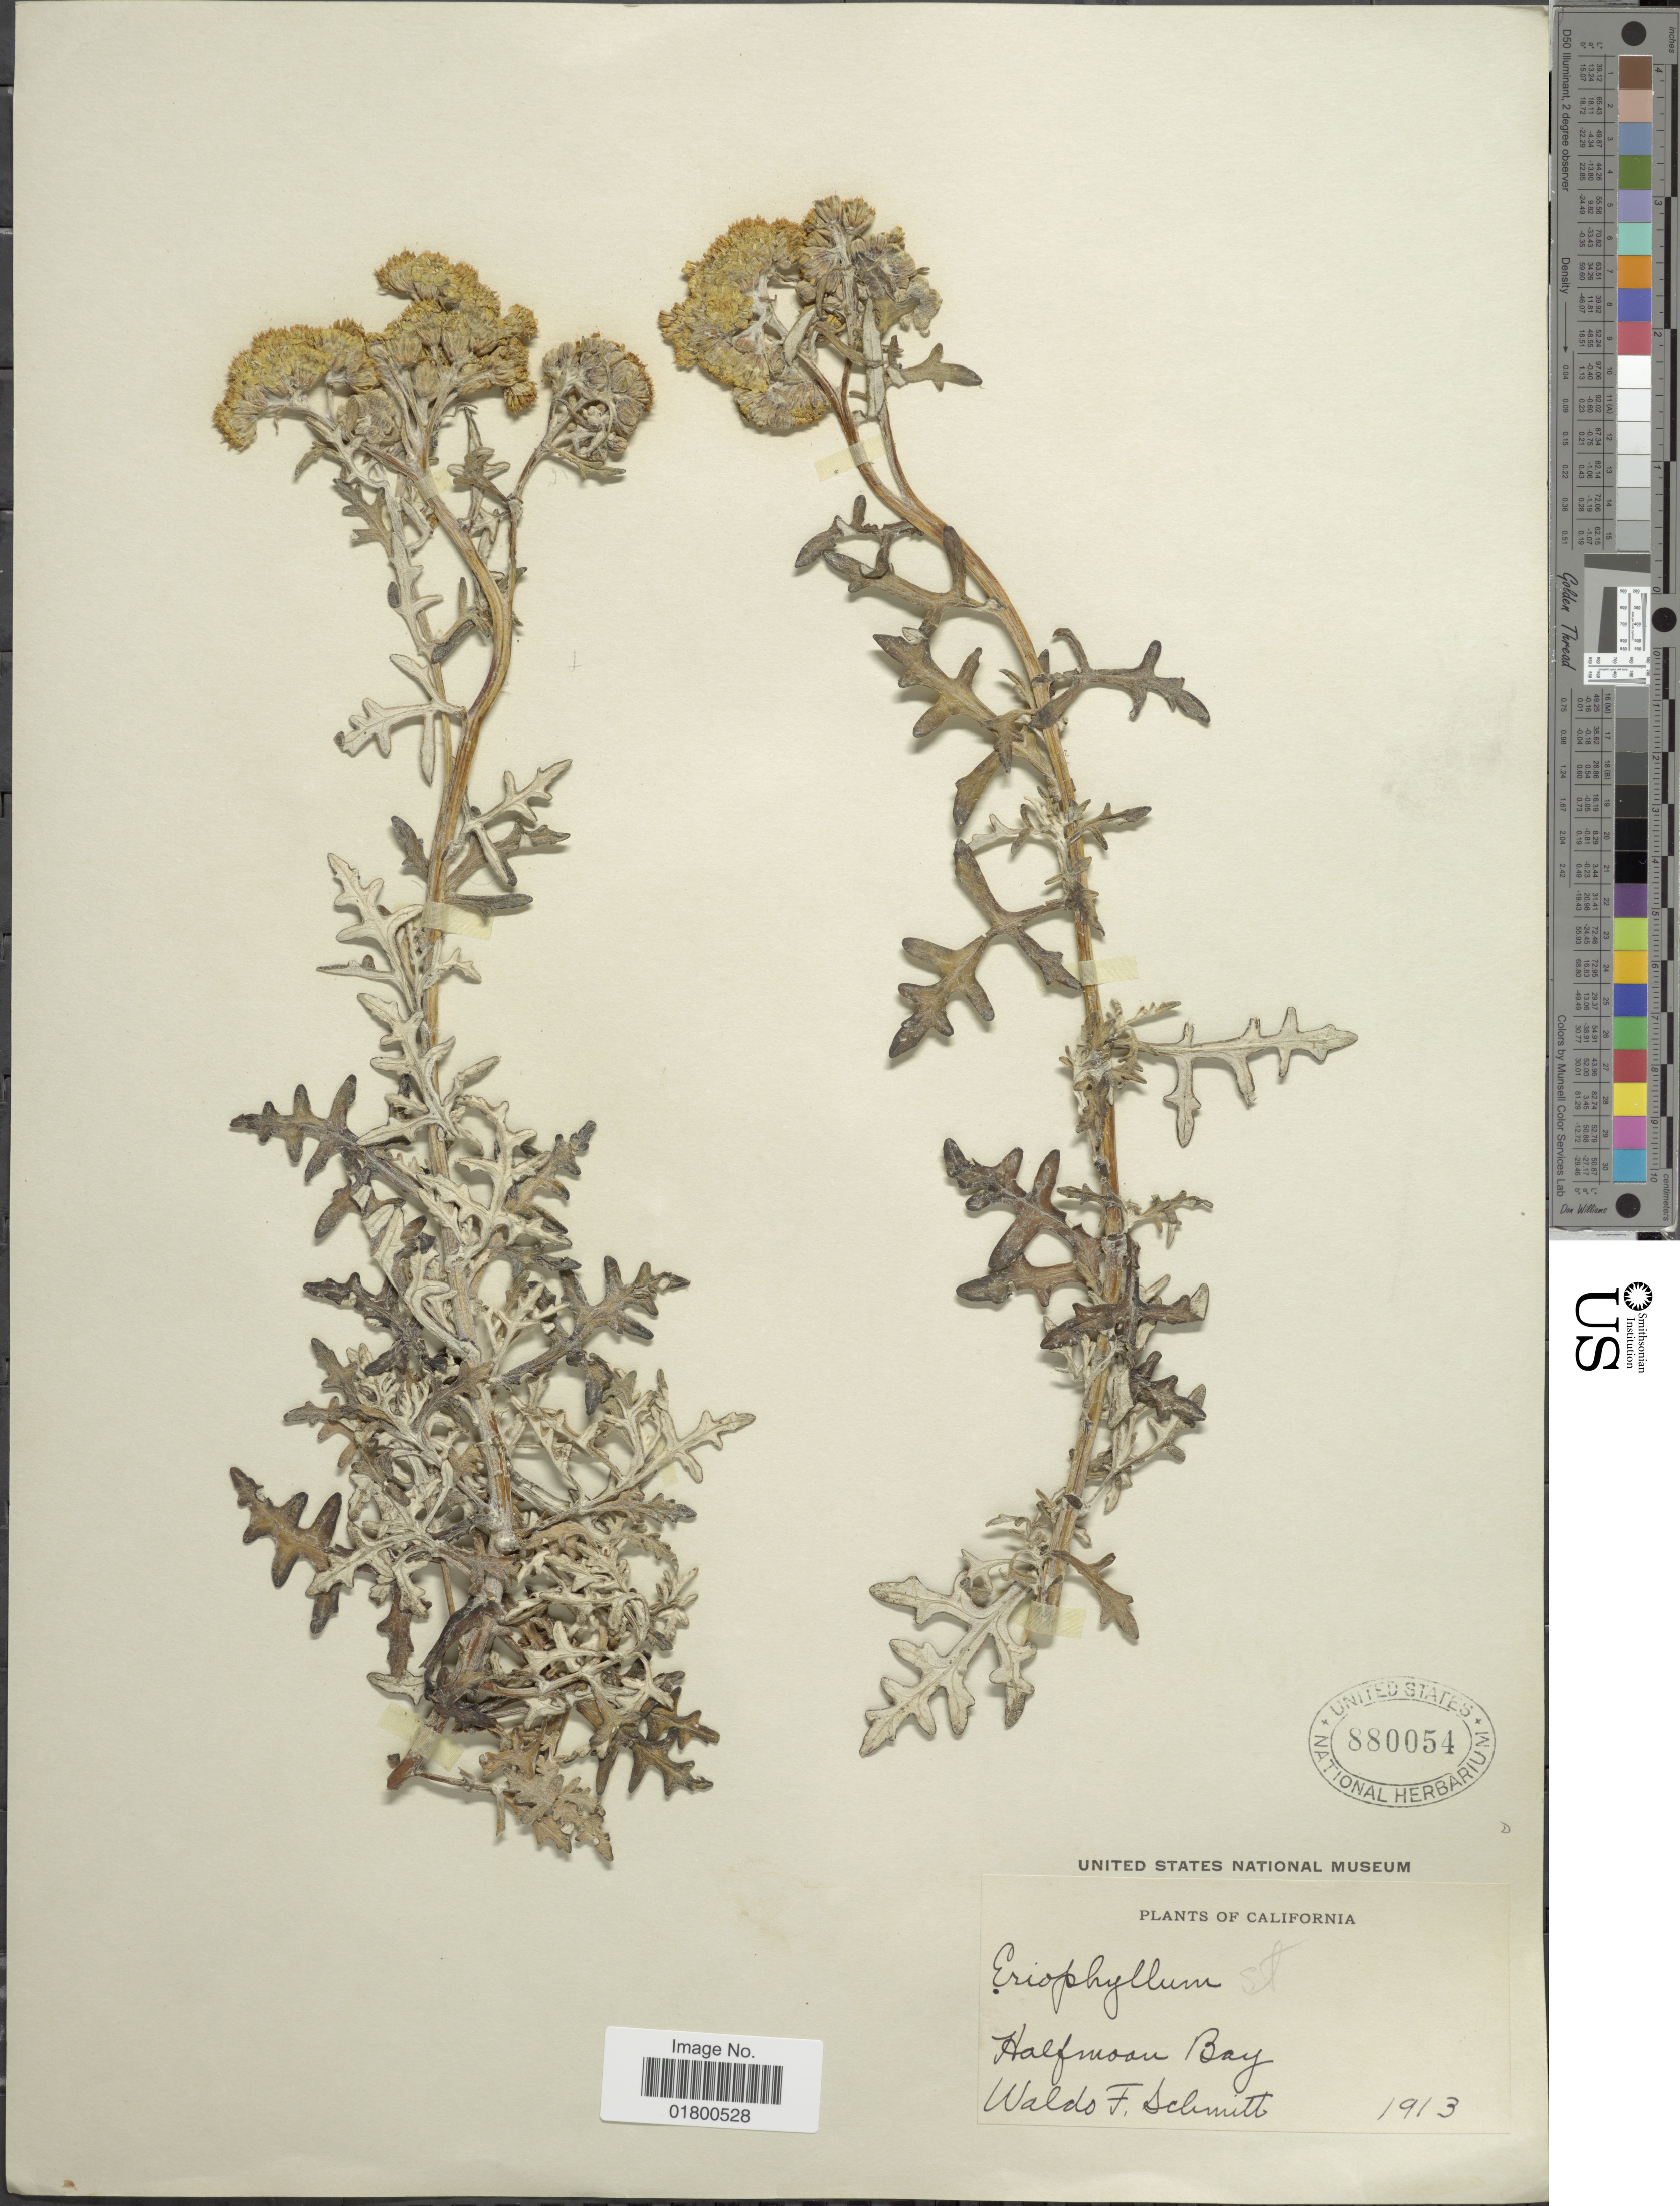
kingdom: Plantae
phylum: Tracheophyta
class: Magnoliopsida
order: Asterales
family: Asteraceae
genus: Eriophyllum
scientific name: Eriophyllum staechadifolium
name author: Lag.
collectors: W. L. Schmitt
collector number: s.n,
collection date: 1913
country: United States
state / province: California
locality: Halfmoon Bay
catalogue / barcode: US 880054